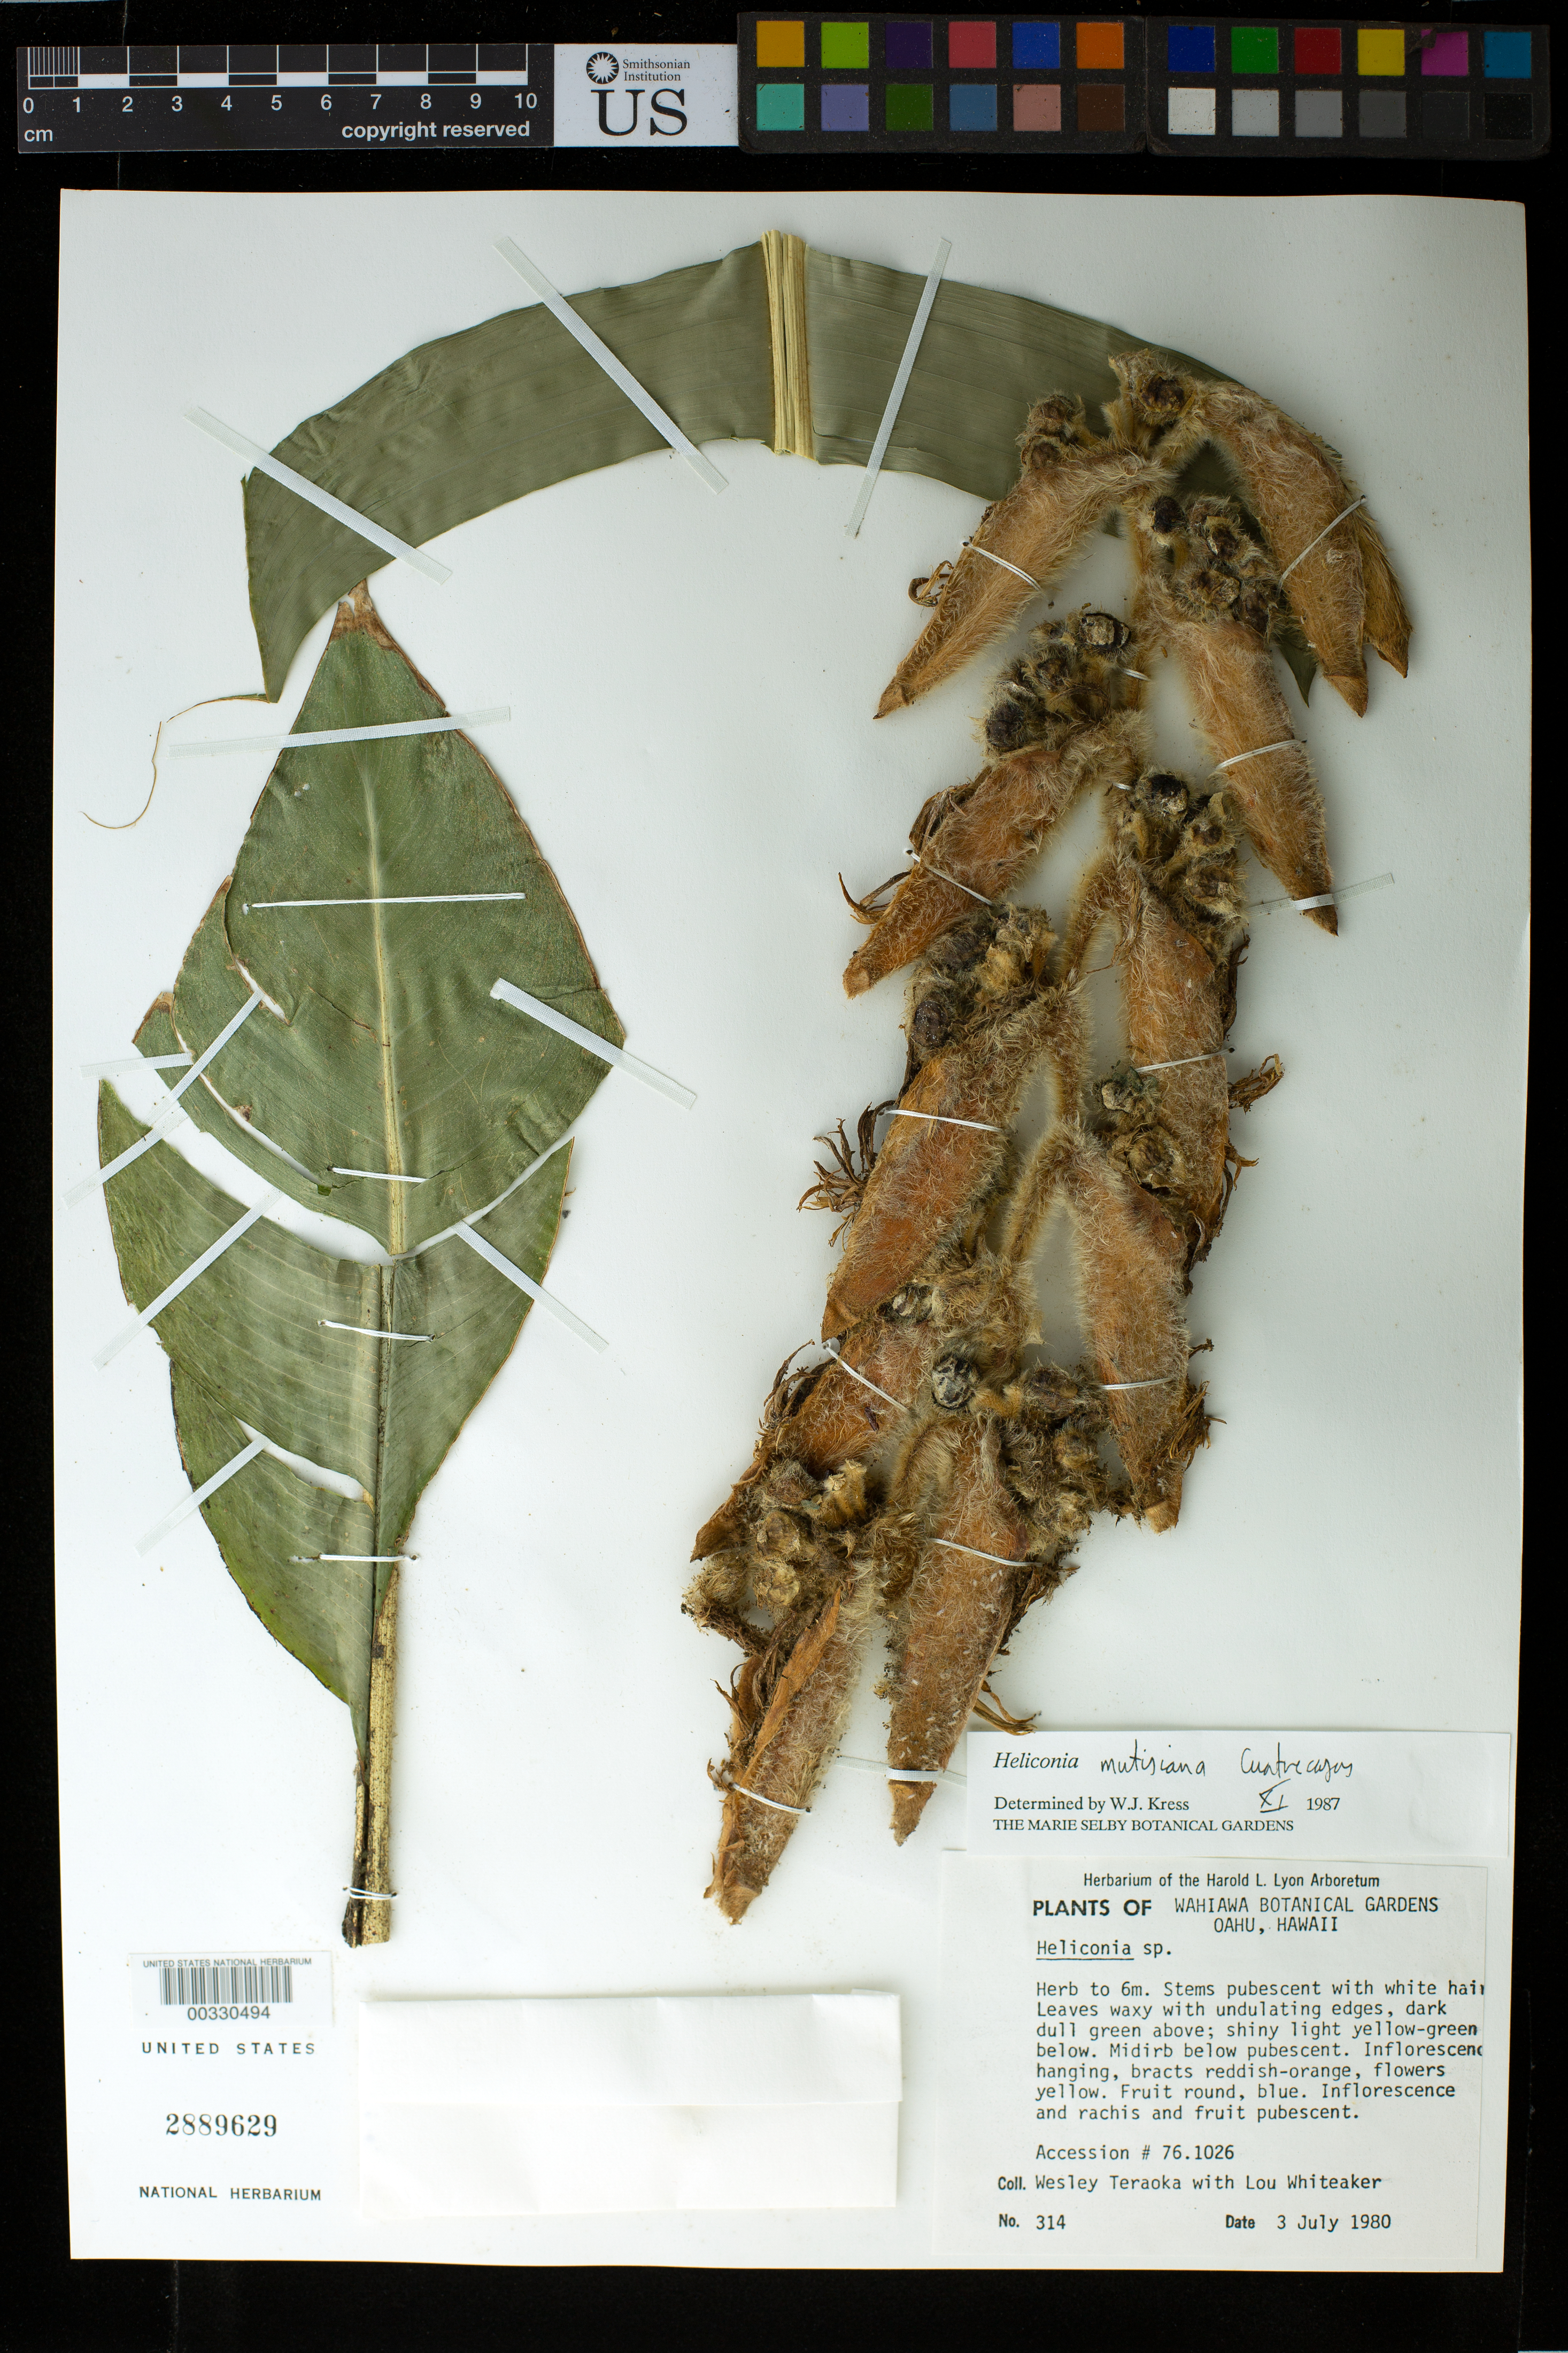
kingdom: Plantae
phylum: Tracheophyta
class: Liliopsida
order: Zingiberales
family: Heliconiaceae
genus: Heliconia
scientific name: Heliconia mutisiana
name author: Cuatrec.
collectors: W. Teraoka & L. Whiteaker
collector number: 314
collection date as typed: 03 Jul 1980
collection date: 1980-07-03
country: United States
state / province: Hawaii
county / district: Honolulu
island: Oahu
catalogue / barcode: US 2889629